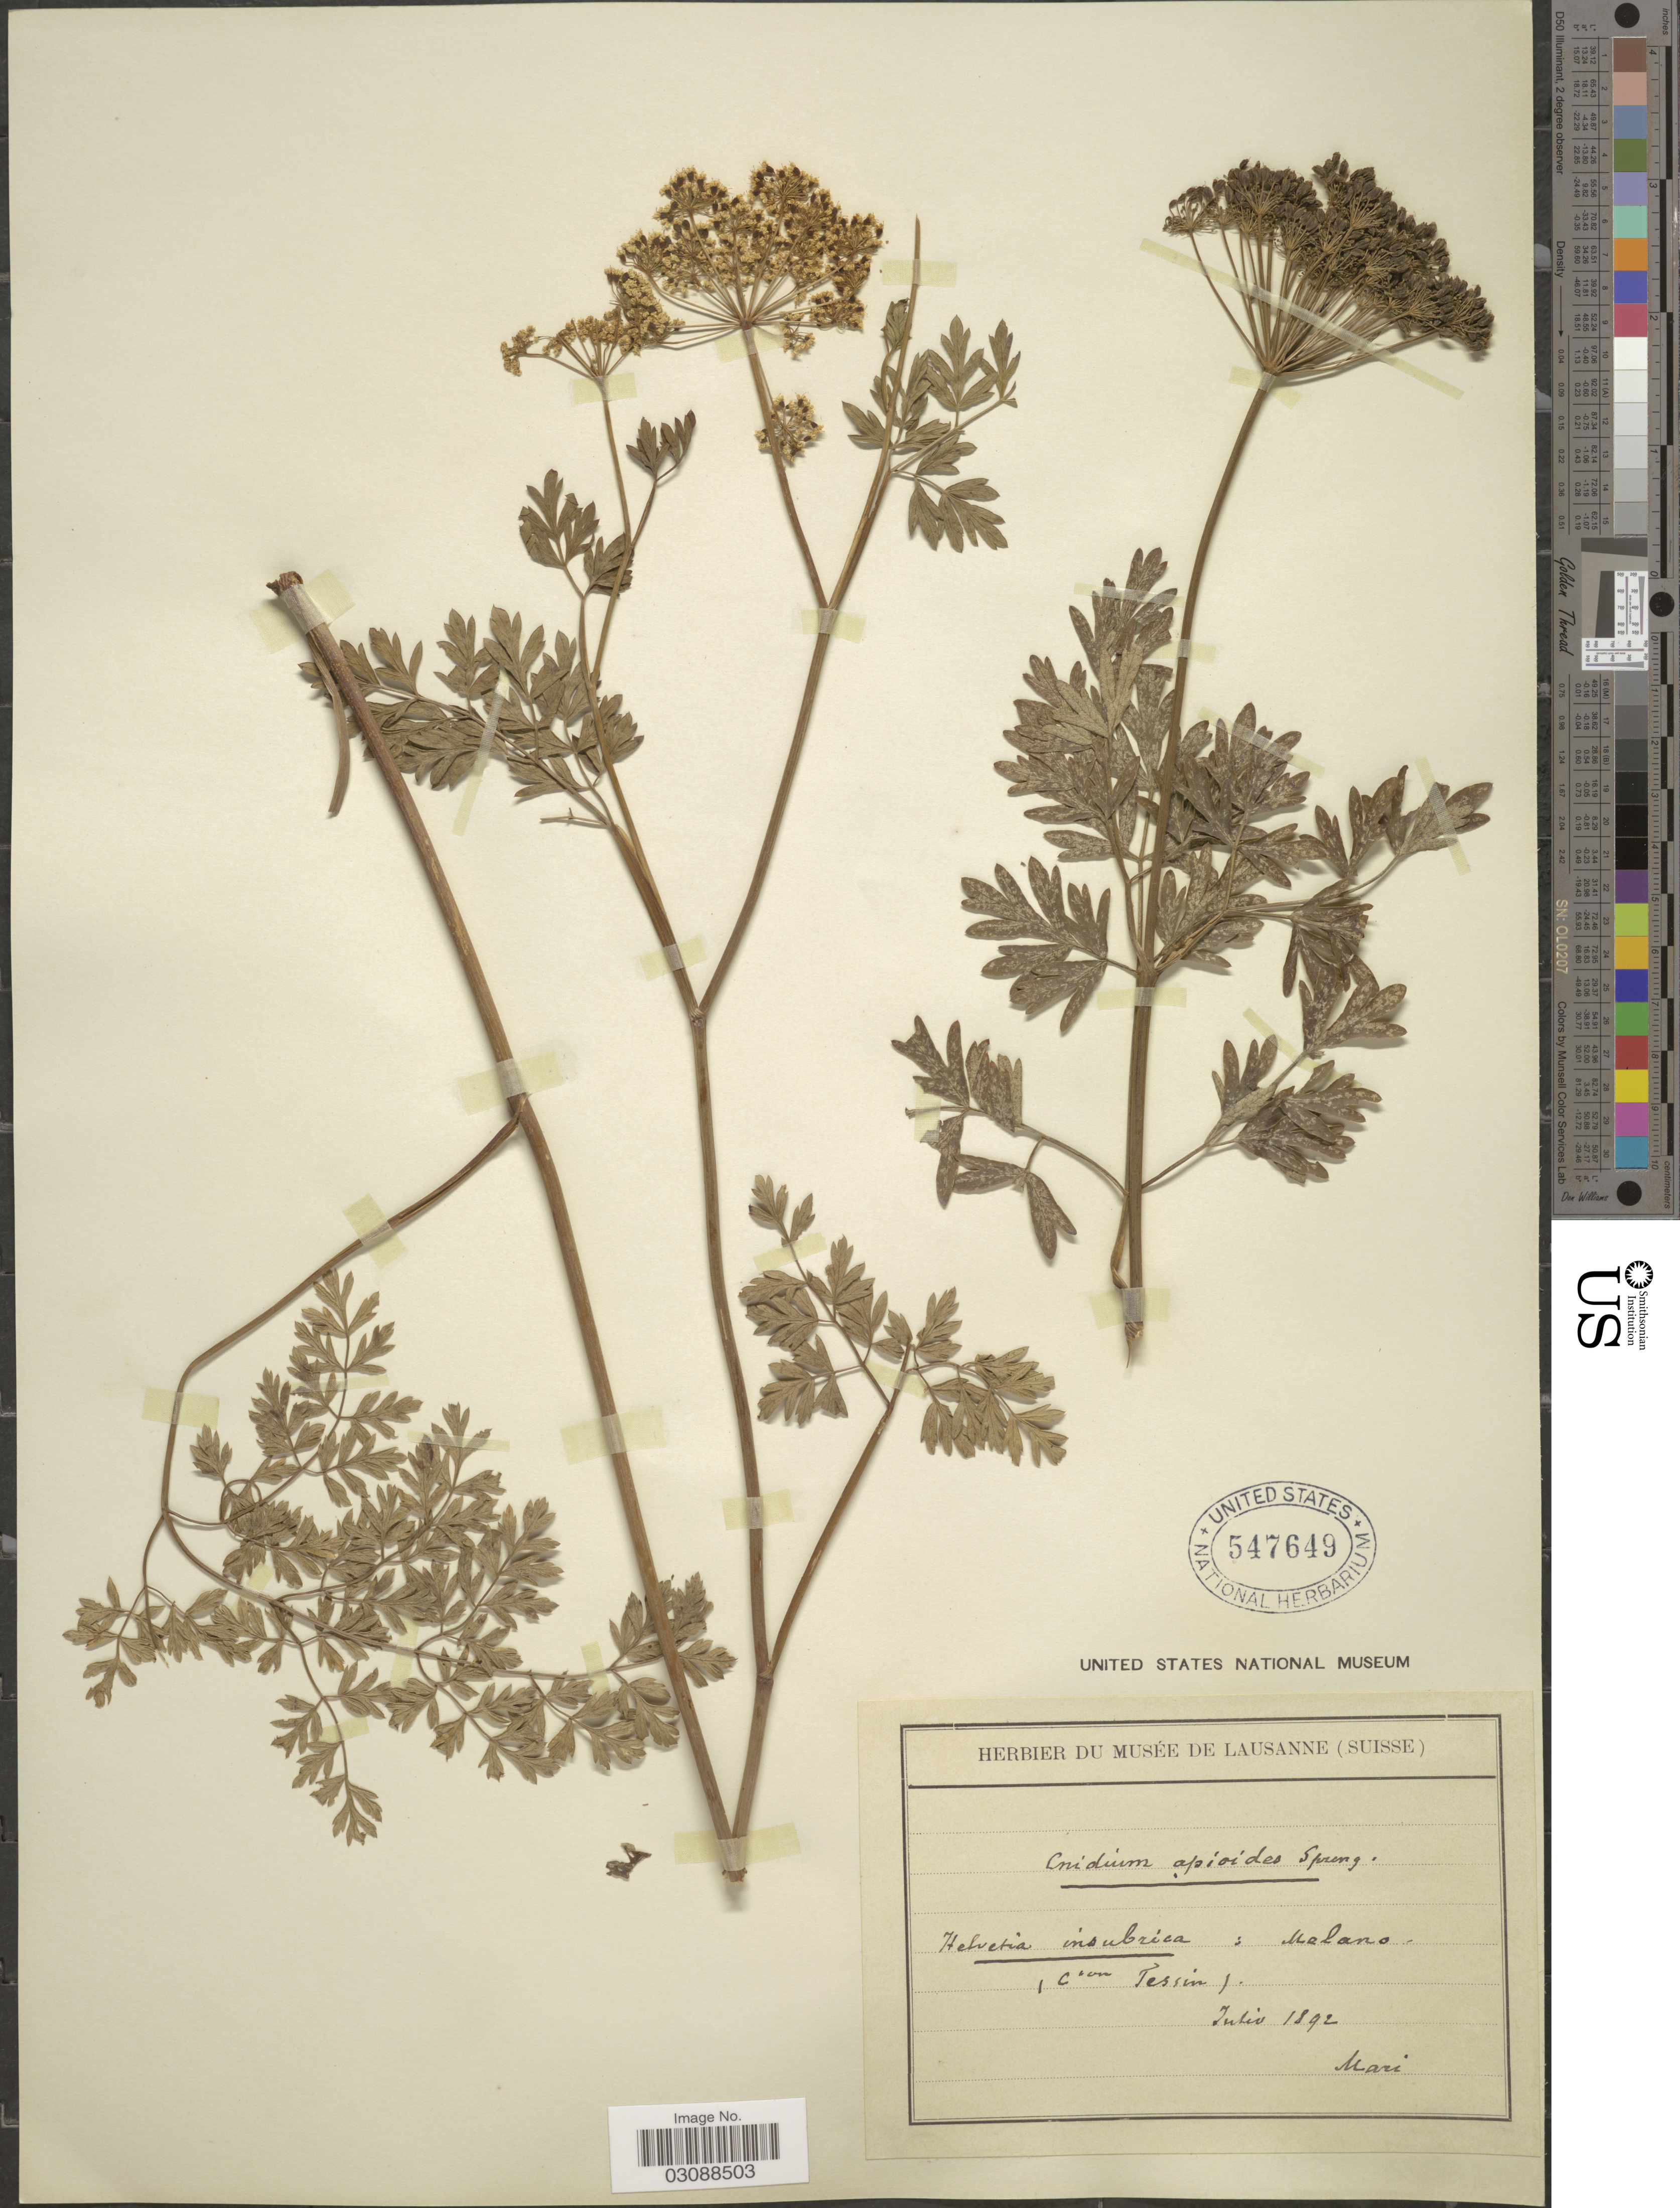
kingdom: Plantae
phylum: Tracheophyta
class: Magnoliopsida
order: Apiales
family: Apiaceae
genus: Cnidium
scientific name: Cnidium apioides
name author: (Lam.) Spreng.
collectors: Mari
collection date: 1892-07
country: Switzerland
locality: Helvetia insubrica: Melano. (C [illegible text] Tessin).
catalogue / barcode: US 547649